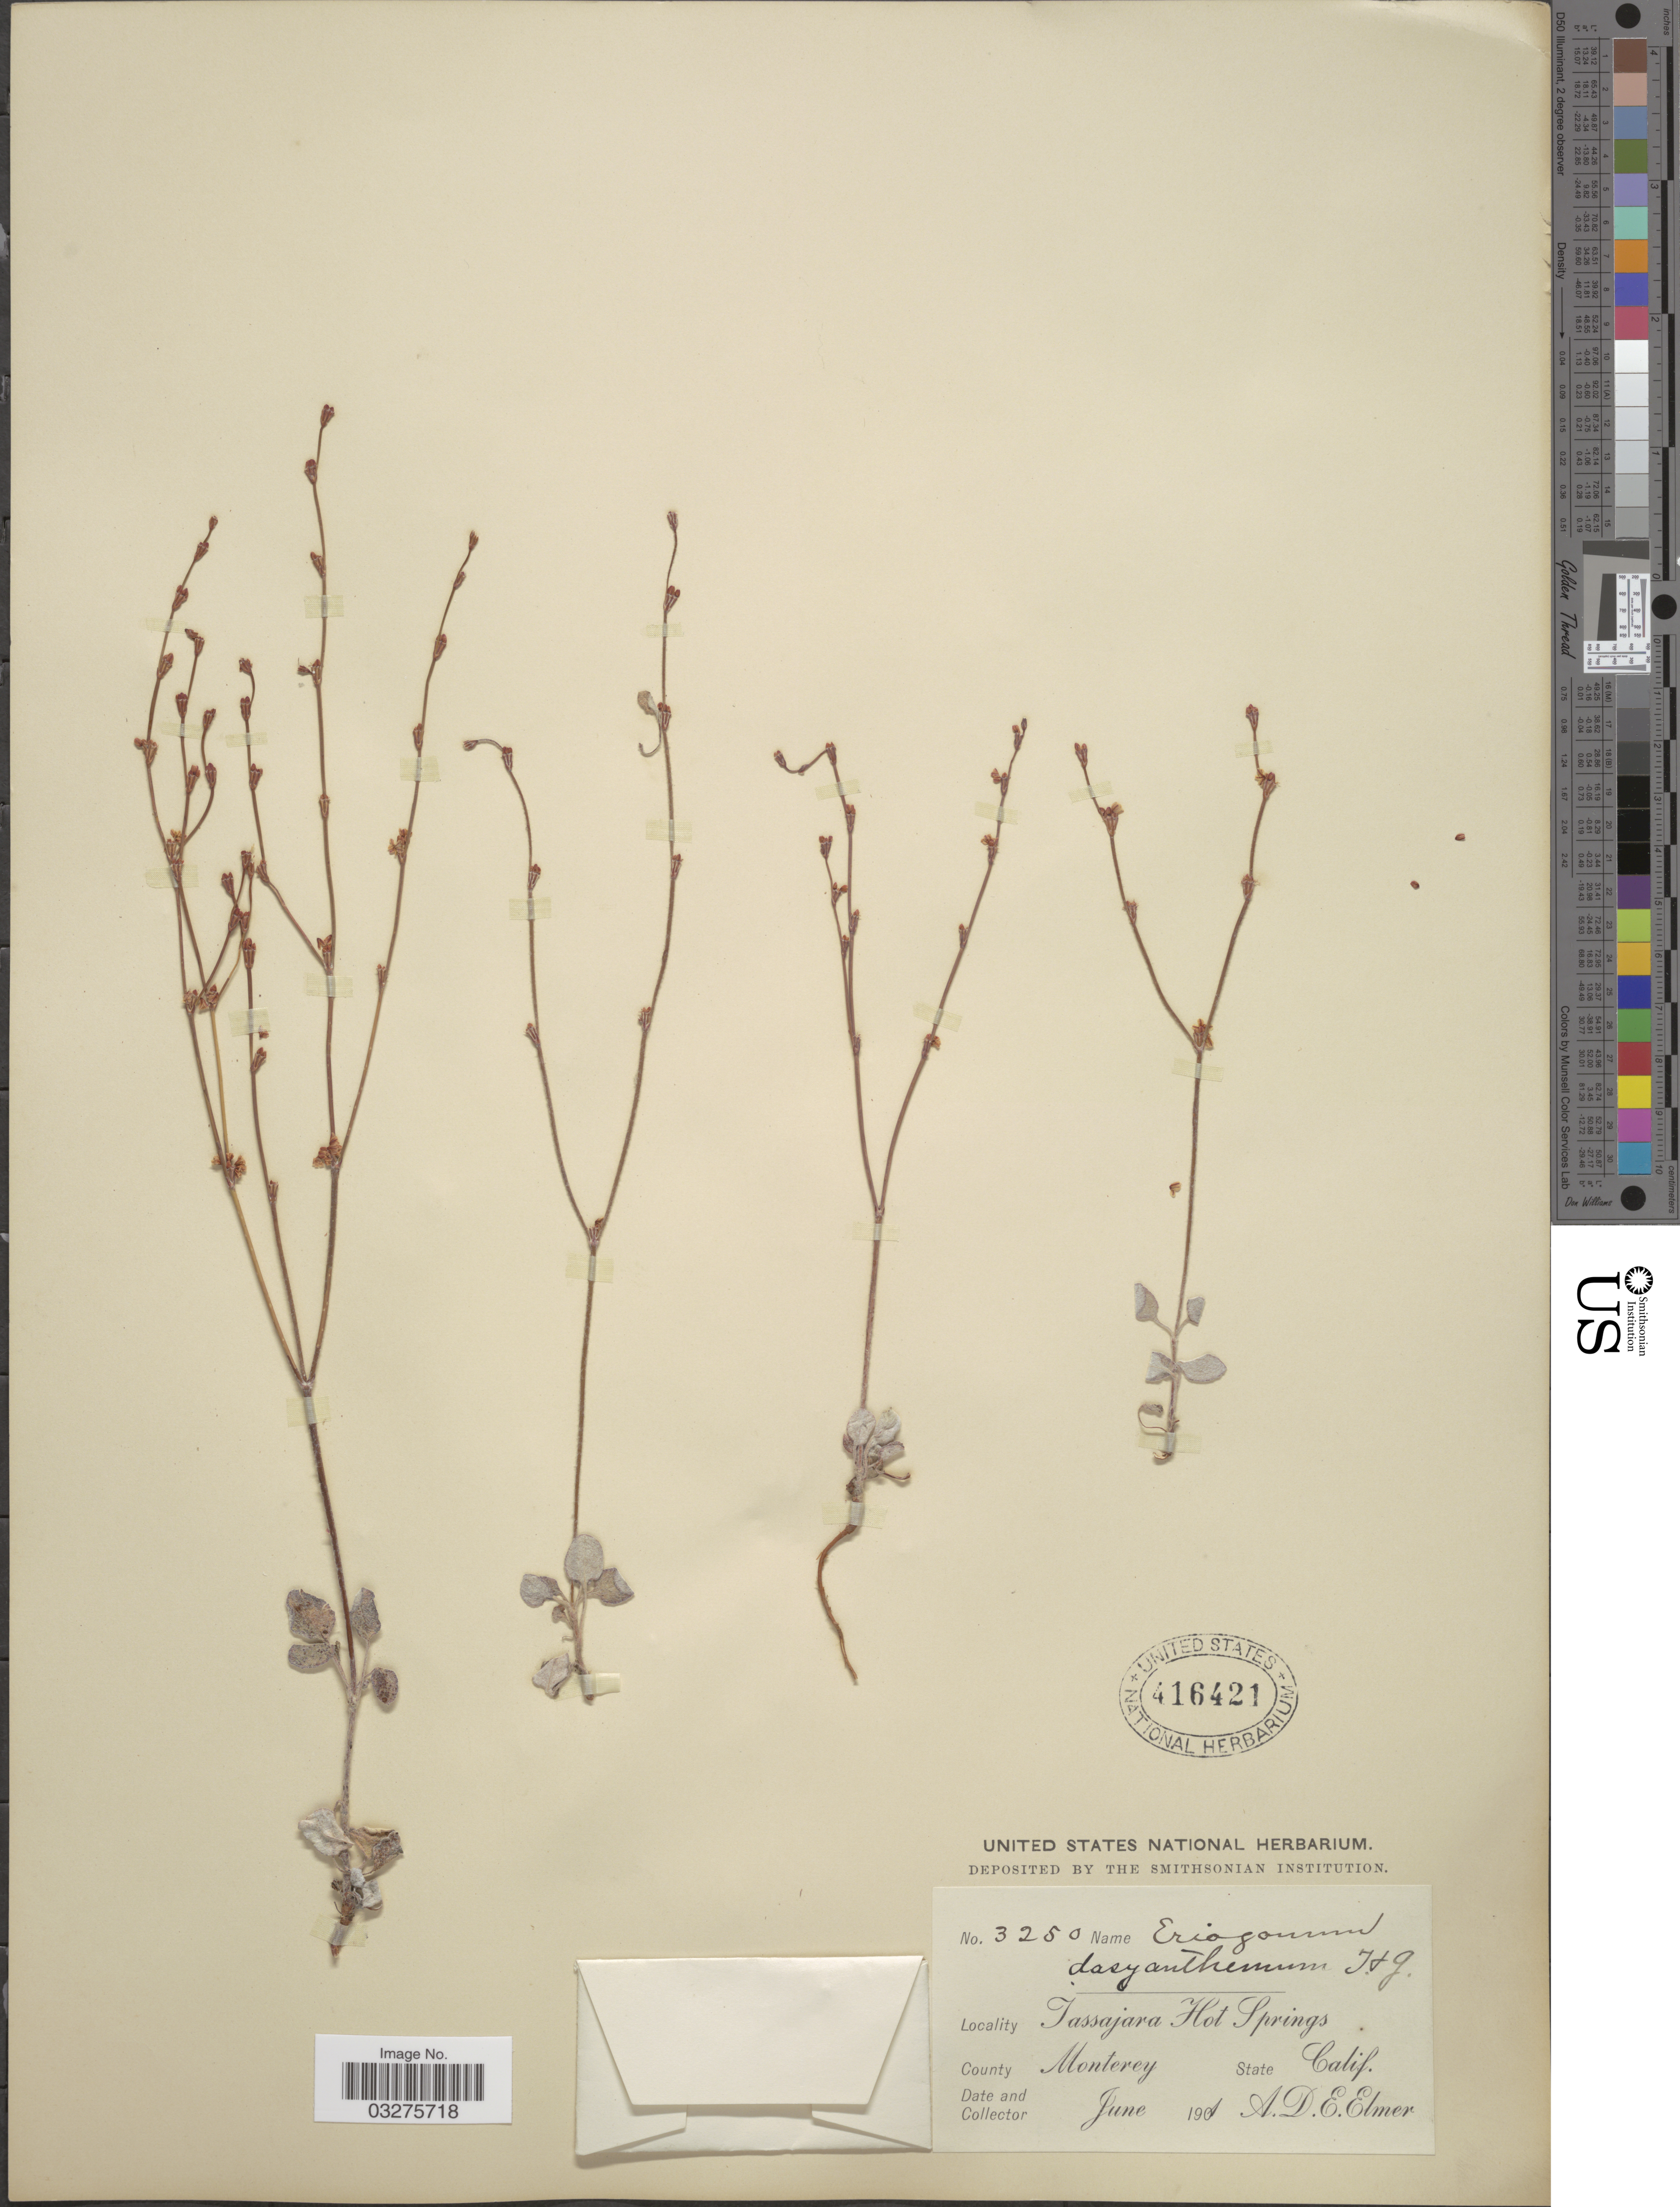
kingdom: Plantae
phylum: Tracheophyta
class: Magnoliopsida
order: Caryophyllales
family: Polygonaceae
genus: Eriogonum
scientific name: Eriogonum davidsonii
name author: Greene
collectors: A. D. E. Elmer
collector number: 3250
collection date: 1901-06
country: United States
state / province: California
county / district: Monterey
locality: Tassajara Hot Springs. County Montery.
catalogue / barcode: US 416421